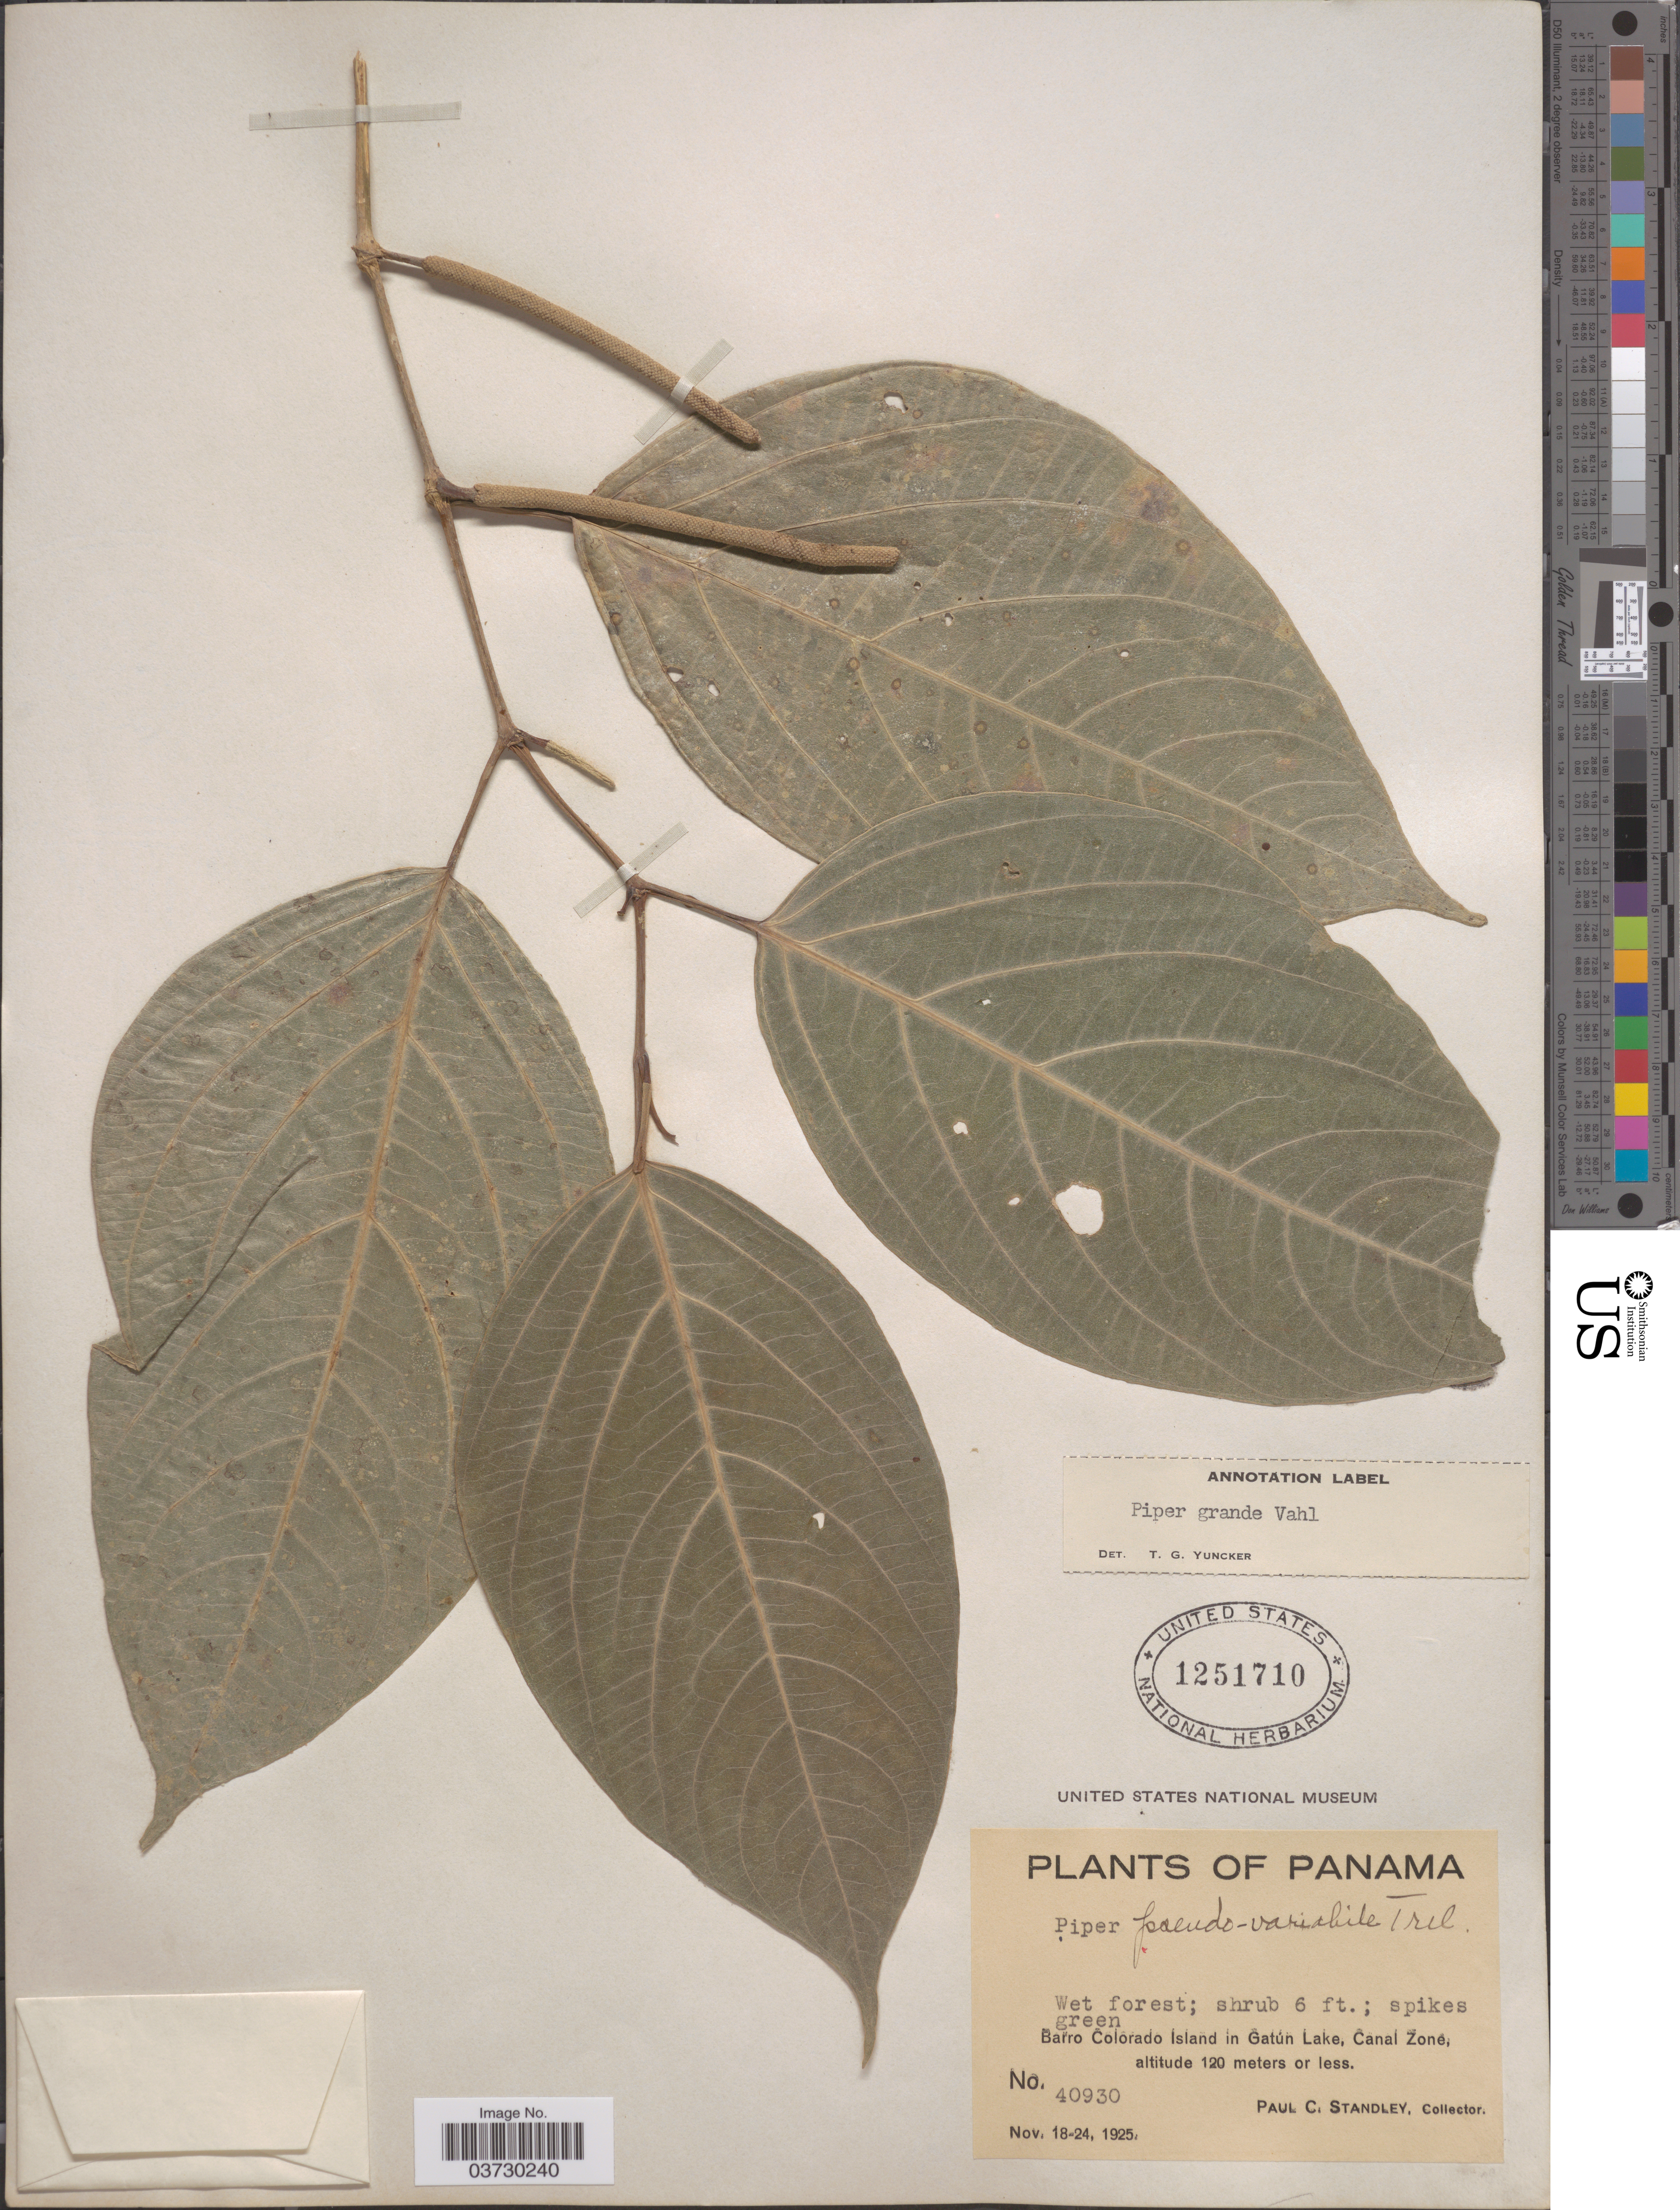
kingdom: Plantae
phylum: Tracheophyta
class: Magnoliopsida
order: Piperales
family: Piperaceae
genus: Piper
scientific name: Piper grande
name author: Vahl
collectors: P. C. Standley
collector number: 10930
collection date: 1925-11-18/1925-11-24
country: Panama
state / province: Panamá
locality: Barro Colorado Island in Gatún Lake, Canal Zone.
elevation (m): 120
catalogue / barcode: US 1251710